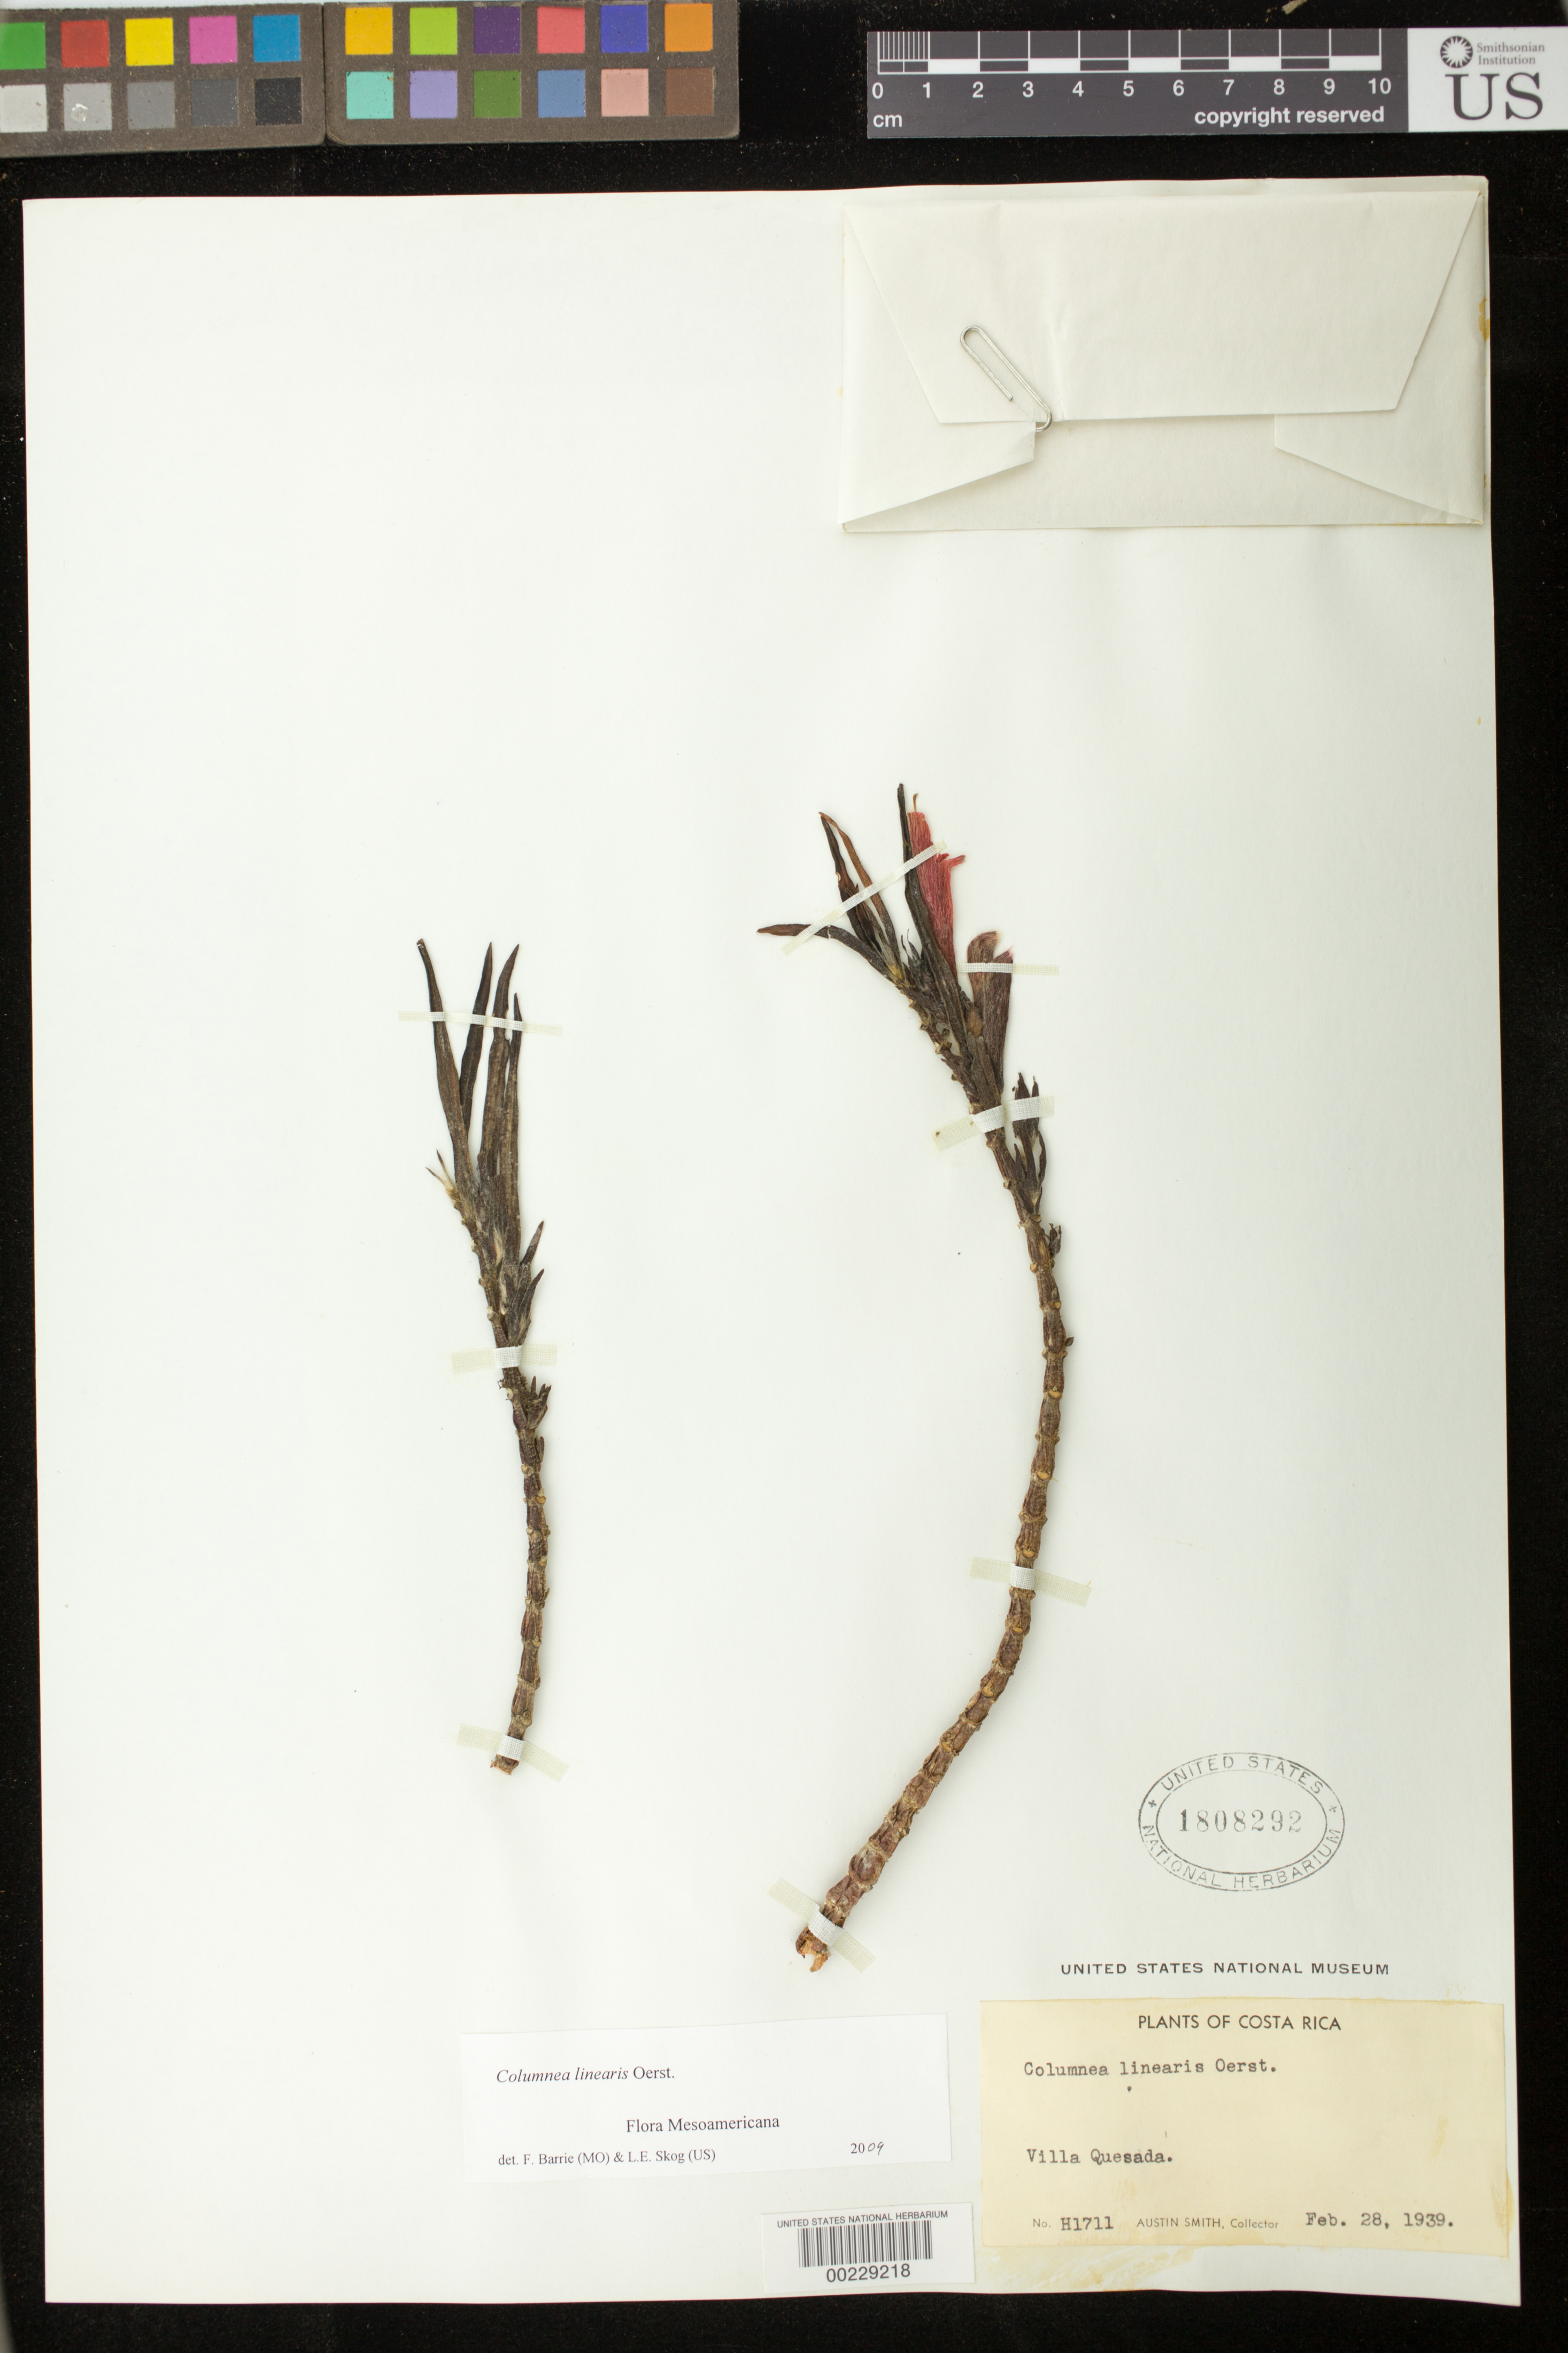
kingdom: Plantae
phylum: Tracheophyta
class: Magnoliopsida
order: Lamiales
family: Gesneriaceae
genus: Columnea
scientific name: Columnea linearis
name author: Oerst.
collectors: Aust P. Smith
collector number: H 1711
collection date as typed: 28 Feb 1939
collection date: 1939-02-28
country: Costa Rica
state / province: Alajuela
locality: Canton San Carlos, Villa Quesada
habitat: Caribb rain forest zone, roadside tree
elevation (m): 825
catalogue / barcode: US 1808292